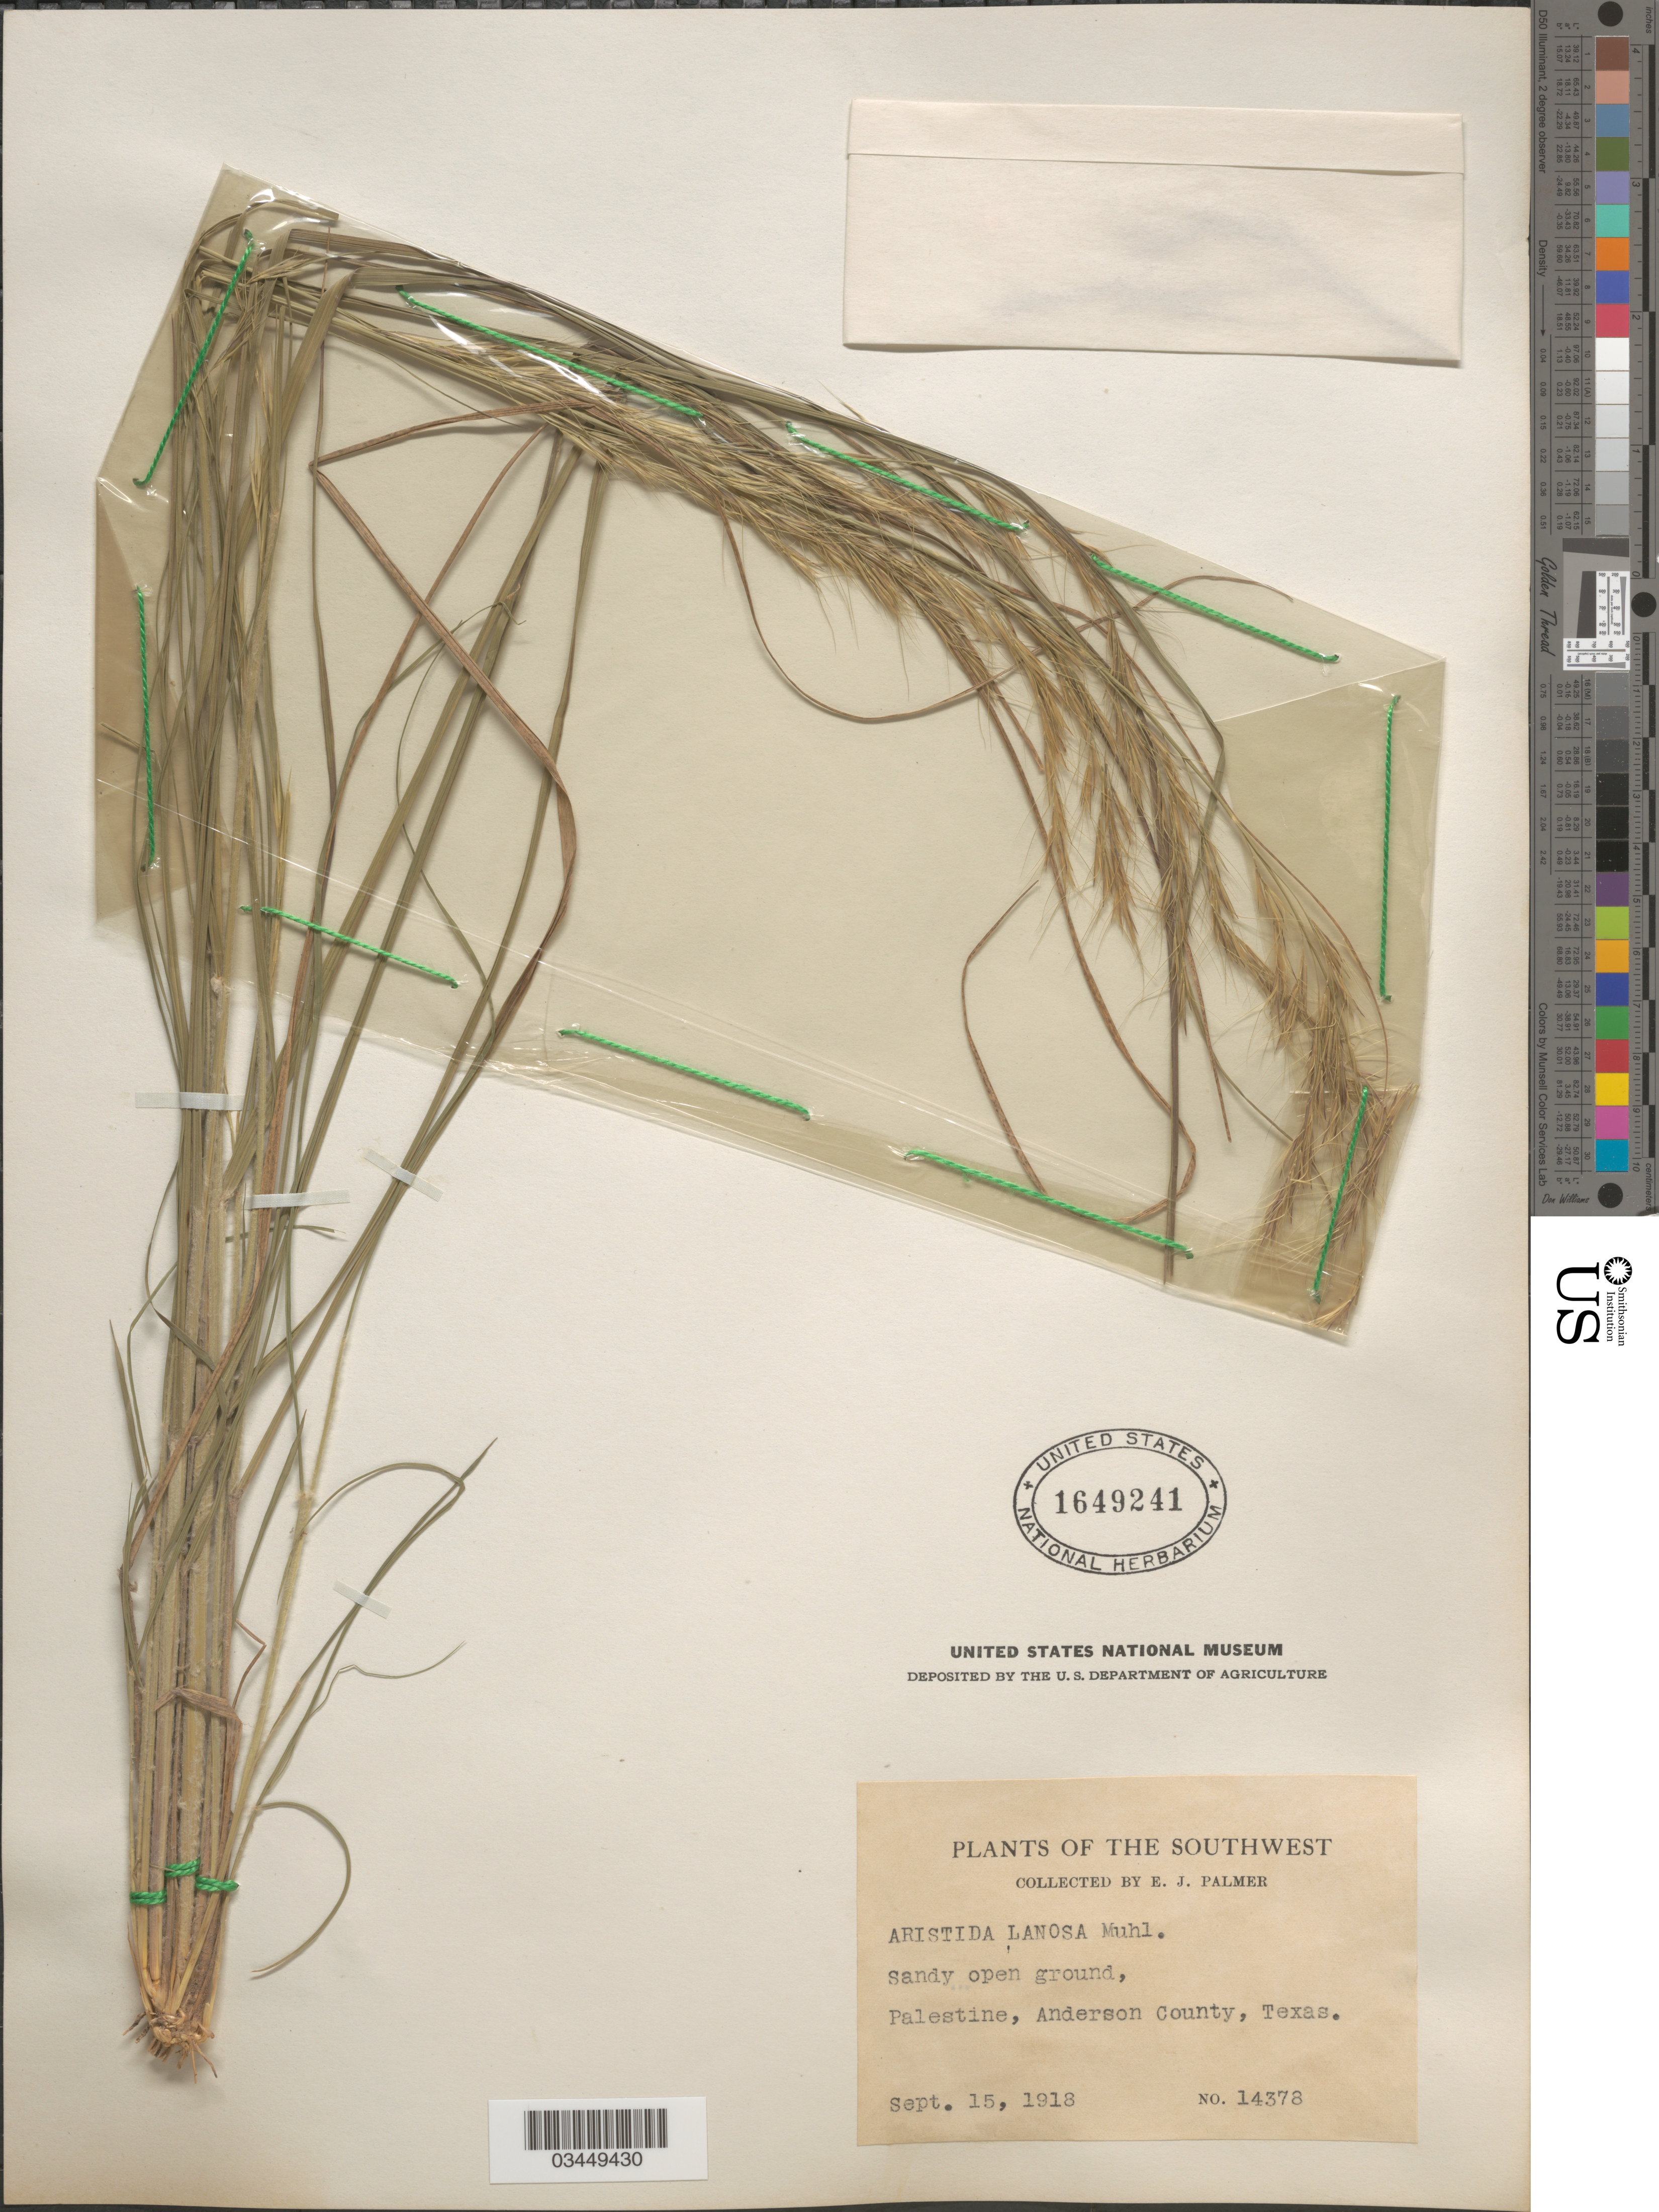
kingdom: Plantae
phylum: Tracheophyta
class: Liliopsida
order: Poales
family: Poaceae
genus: Aristida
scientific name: Aristida lanosa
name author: Muhl.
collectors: E. J. Palmer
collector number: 14378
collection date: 1918-09-15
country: United States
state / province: Texas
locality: The Southwest. Sandy open ground, Palestine, Anderson County.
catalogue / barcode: US 1649241